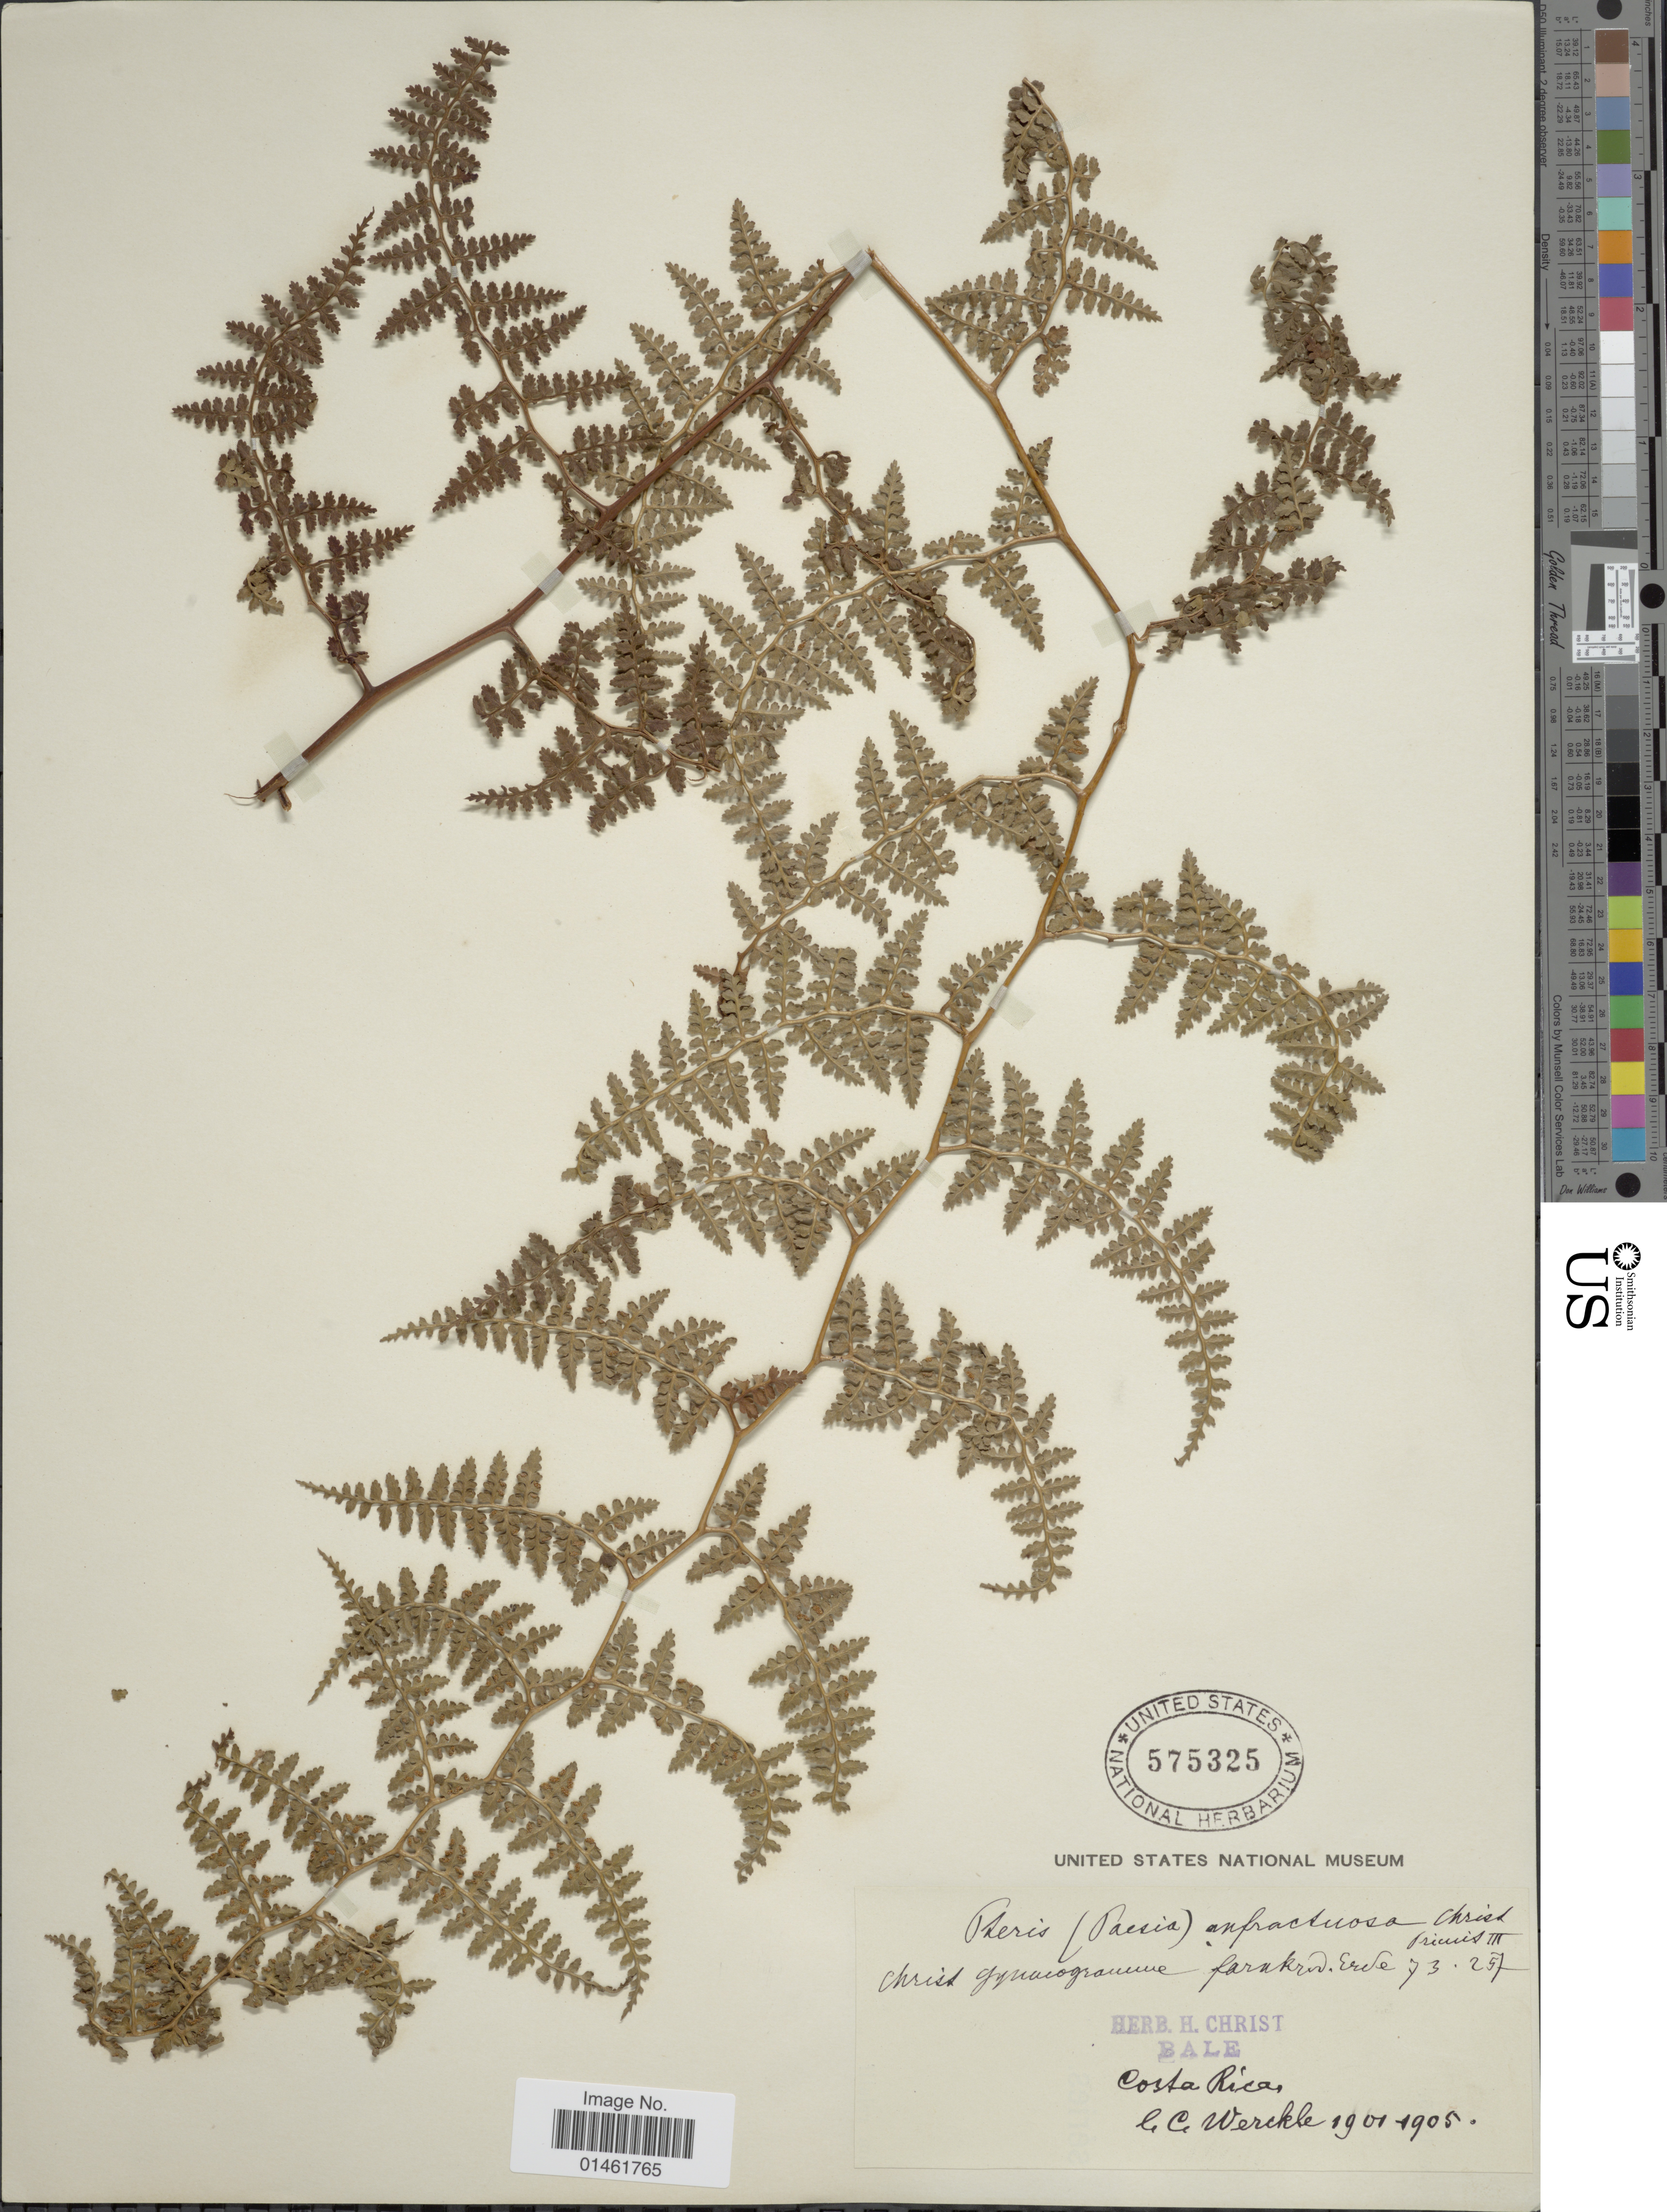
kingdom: Plantae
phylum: Tracheophyta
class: Polypodiopsida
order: Polypodiales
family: Dennstaedtiaceae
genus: Paesia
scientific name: Paesia anfractuosa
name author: (Christ) C. Chr.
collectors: C. Wercklé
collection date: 1901/1905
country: Costa Rica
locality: Costa Rica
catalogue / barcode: US 575325